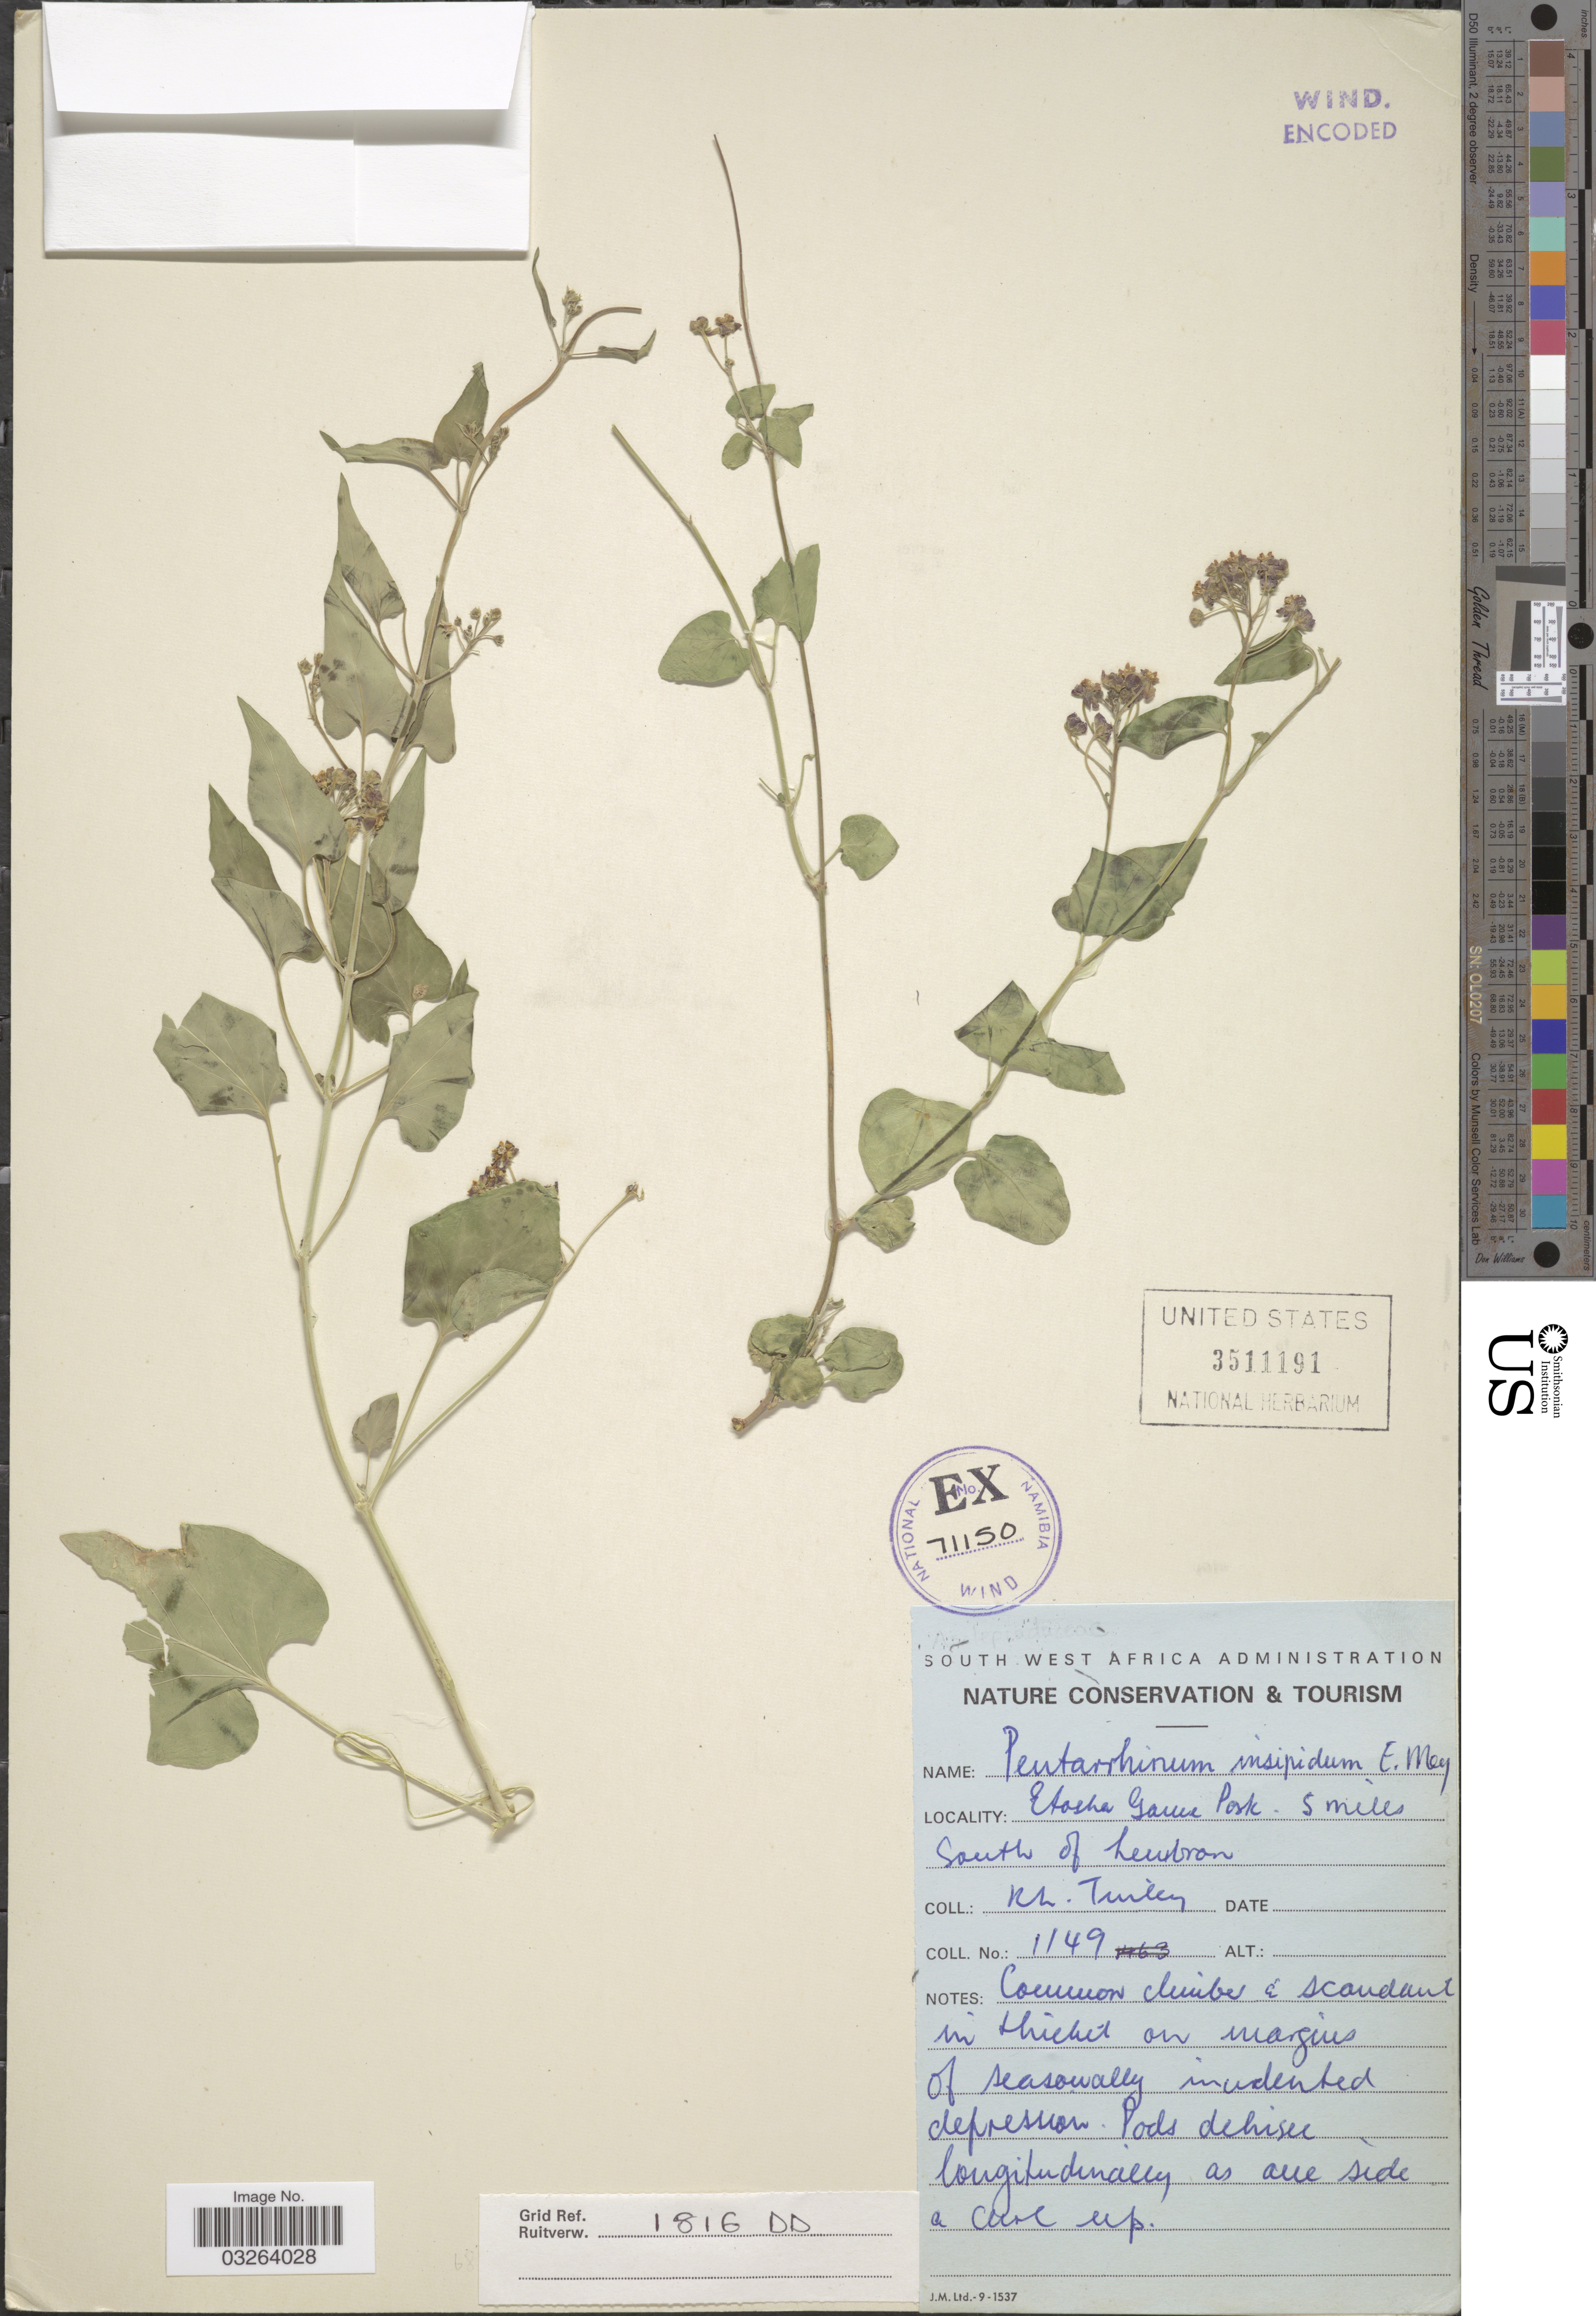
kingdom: Plantae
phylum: Tracheophyta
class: Magnoliopsida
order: Gentianales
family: Apocynaceae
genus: Pentarrhinum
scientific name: Pentarrhinum insipidum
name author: E. Mey.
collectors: R. Turley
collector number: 1149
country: Namibia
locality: Etosha Game Park. 5 miles South of Leeubron.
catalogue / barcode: US 3511191